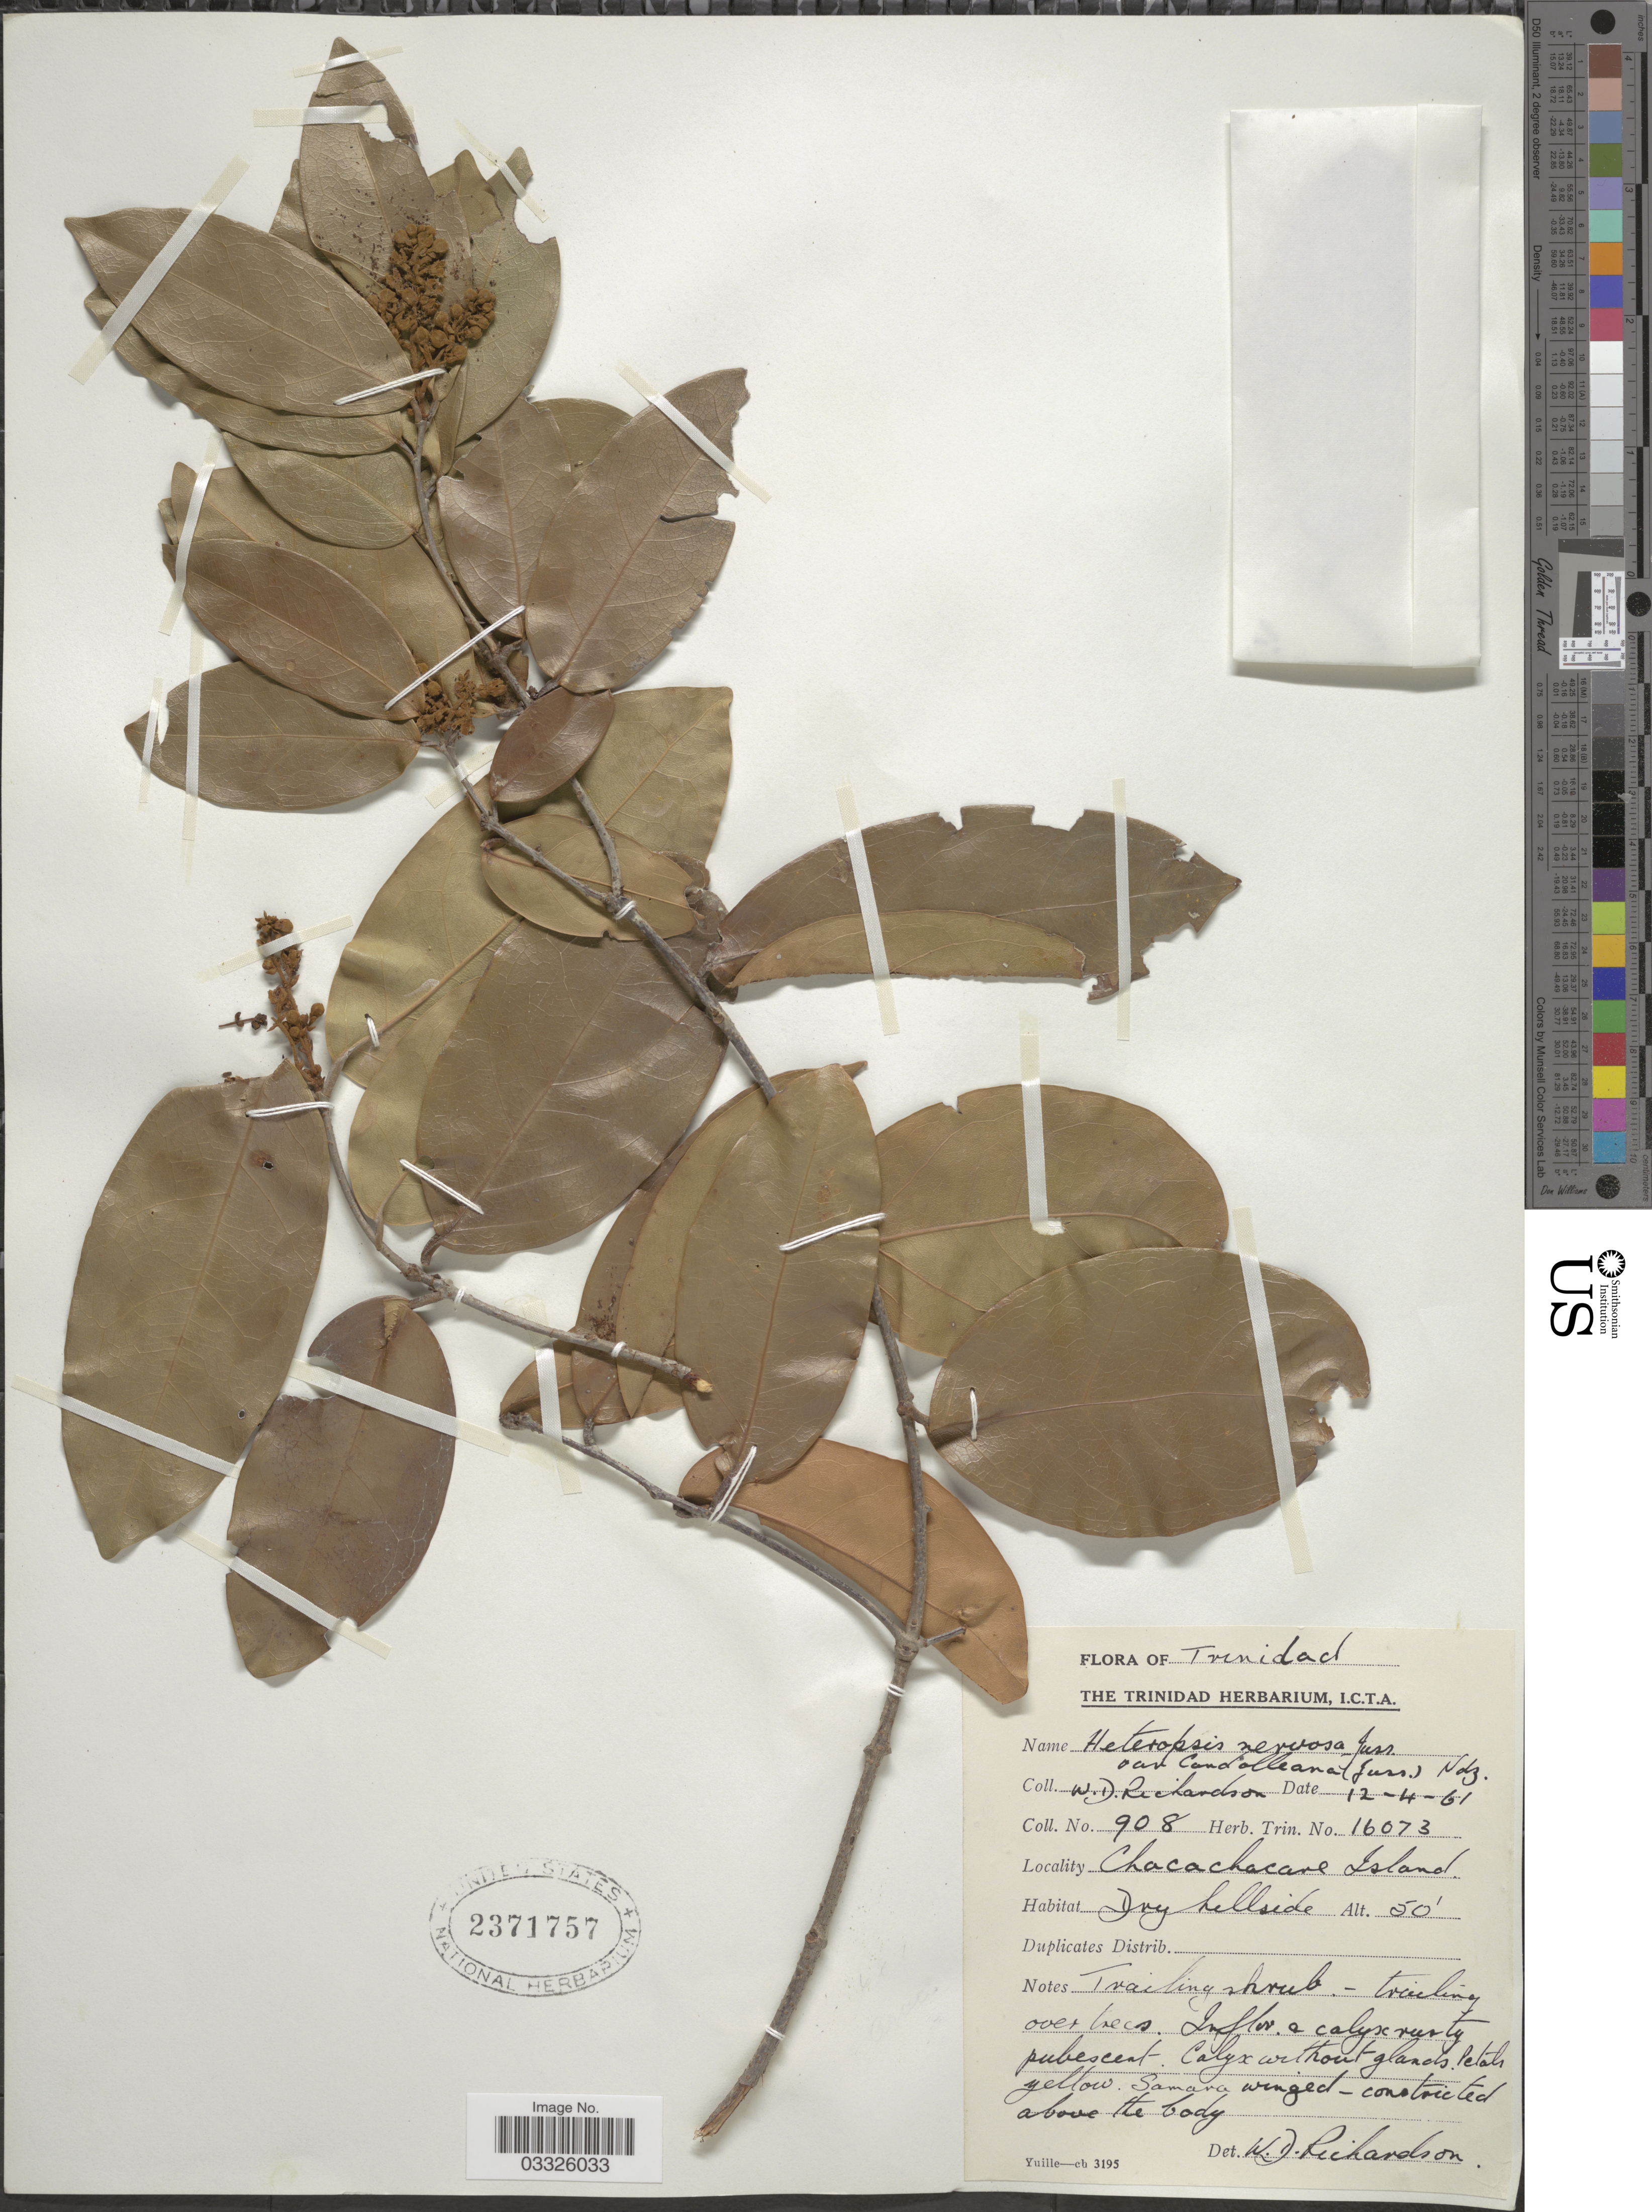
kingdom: Plantae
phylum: Tracheophyta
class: Magnoliopsida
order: Malpighiales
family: Malpighiaceae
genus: Heteropterys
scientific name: Heteropterys nervosa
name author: A. Juss.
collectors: W. D. Richardson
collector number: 908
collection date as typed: Transcribed d/m/y: 12/4/61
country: Trinidad and Tobago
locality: Trinidad. Chacachacare Island.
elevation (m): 15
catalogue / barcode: US 2371757